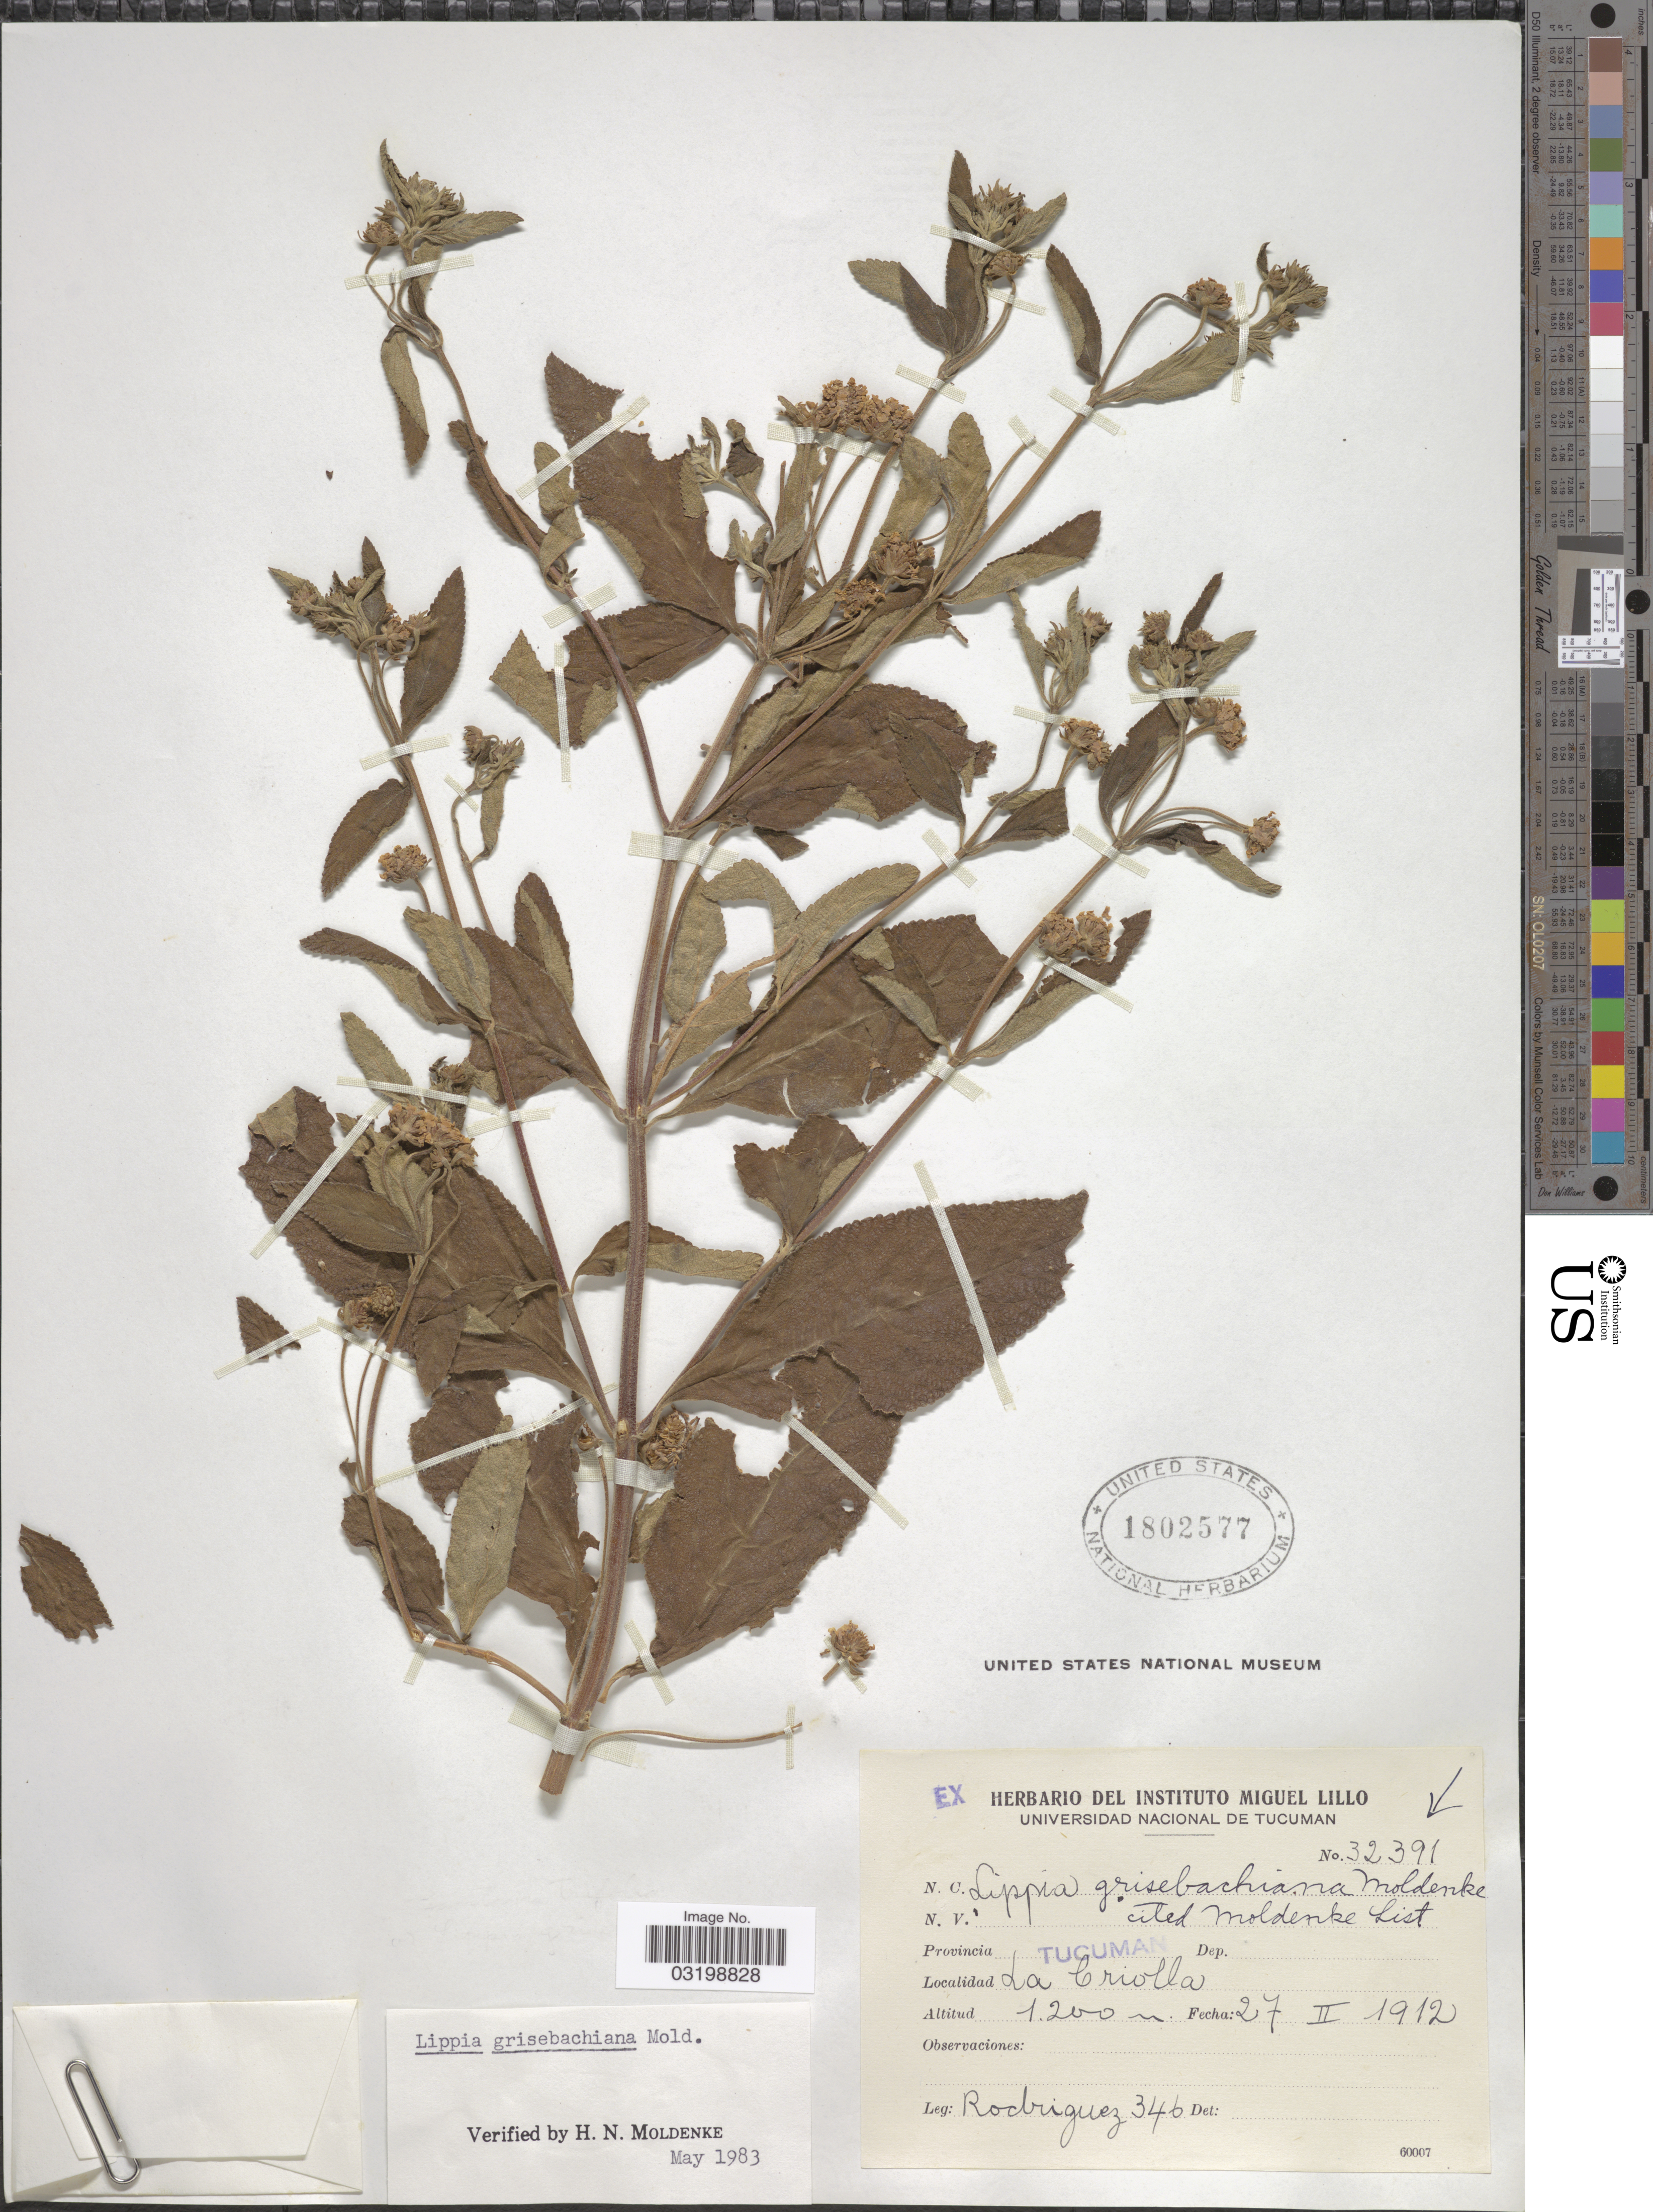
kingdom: Plantae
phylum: Tracheophyta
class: Magnoliopsida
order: Lamiales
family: Verbenaceae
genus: Lippia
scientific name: Lippia grisebachiana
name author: Moldenke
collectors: Rodriguez, --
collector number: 346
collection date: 1912-02-27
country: Argentina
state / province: Tucuman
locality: La Criolla.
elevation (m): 1200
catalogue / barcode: US 1802577